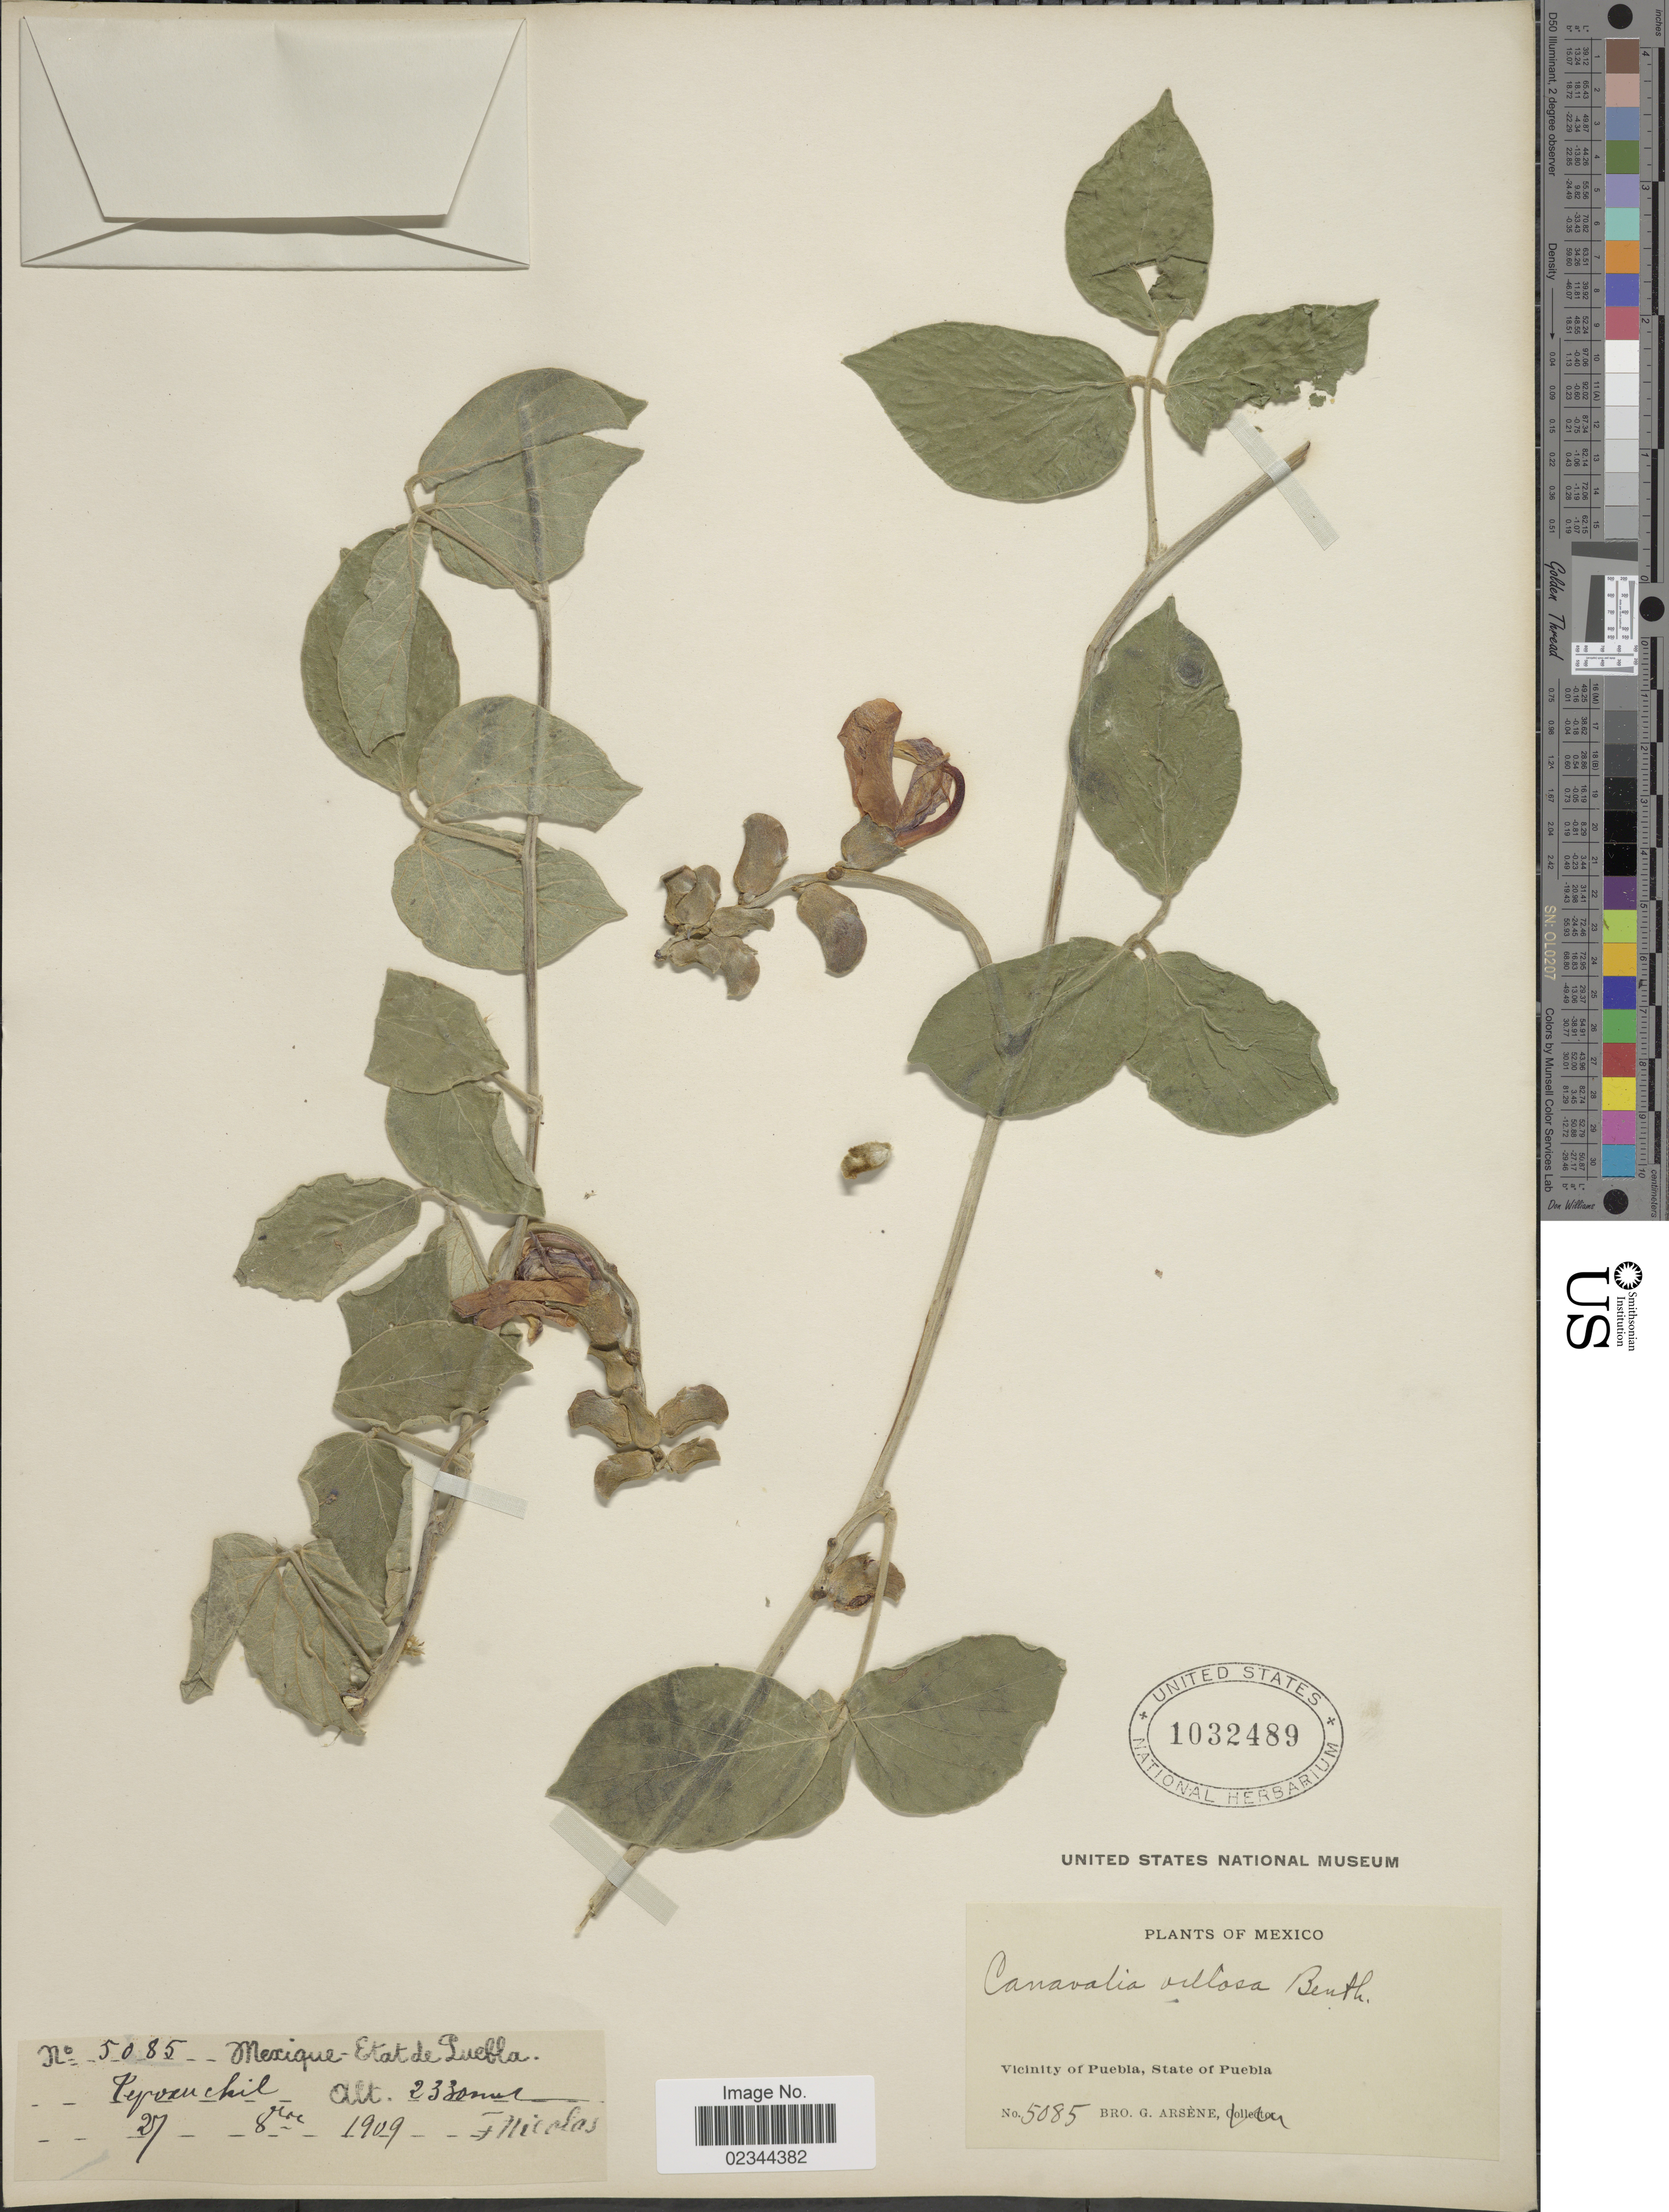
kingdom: Plantae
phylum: Tracheophyta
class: Magnoliopsida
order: Fabales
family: Fabaceae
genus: Canavalia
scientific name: Canavalia villosa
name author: Benth.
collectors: F. Nicolas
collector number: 5085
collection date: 1909-10-27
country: Mexico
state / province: Puebla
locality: Vicinity of Puebla, Mexique, Tepoxuchil.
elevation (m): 2330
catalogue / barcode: US 1032489